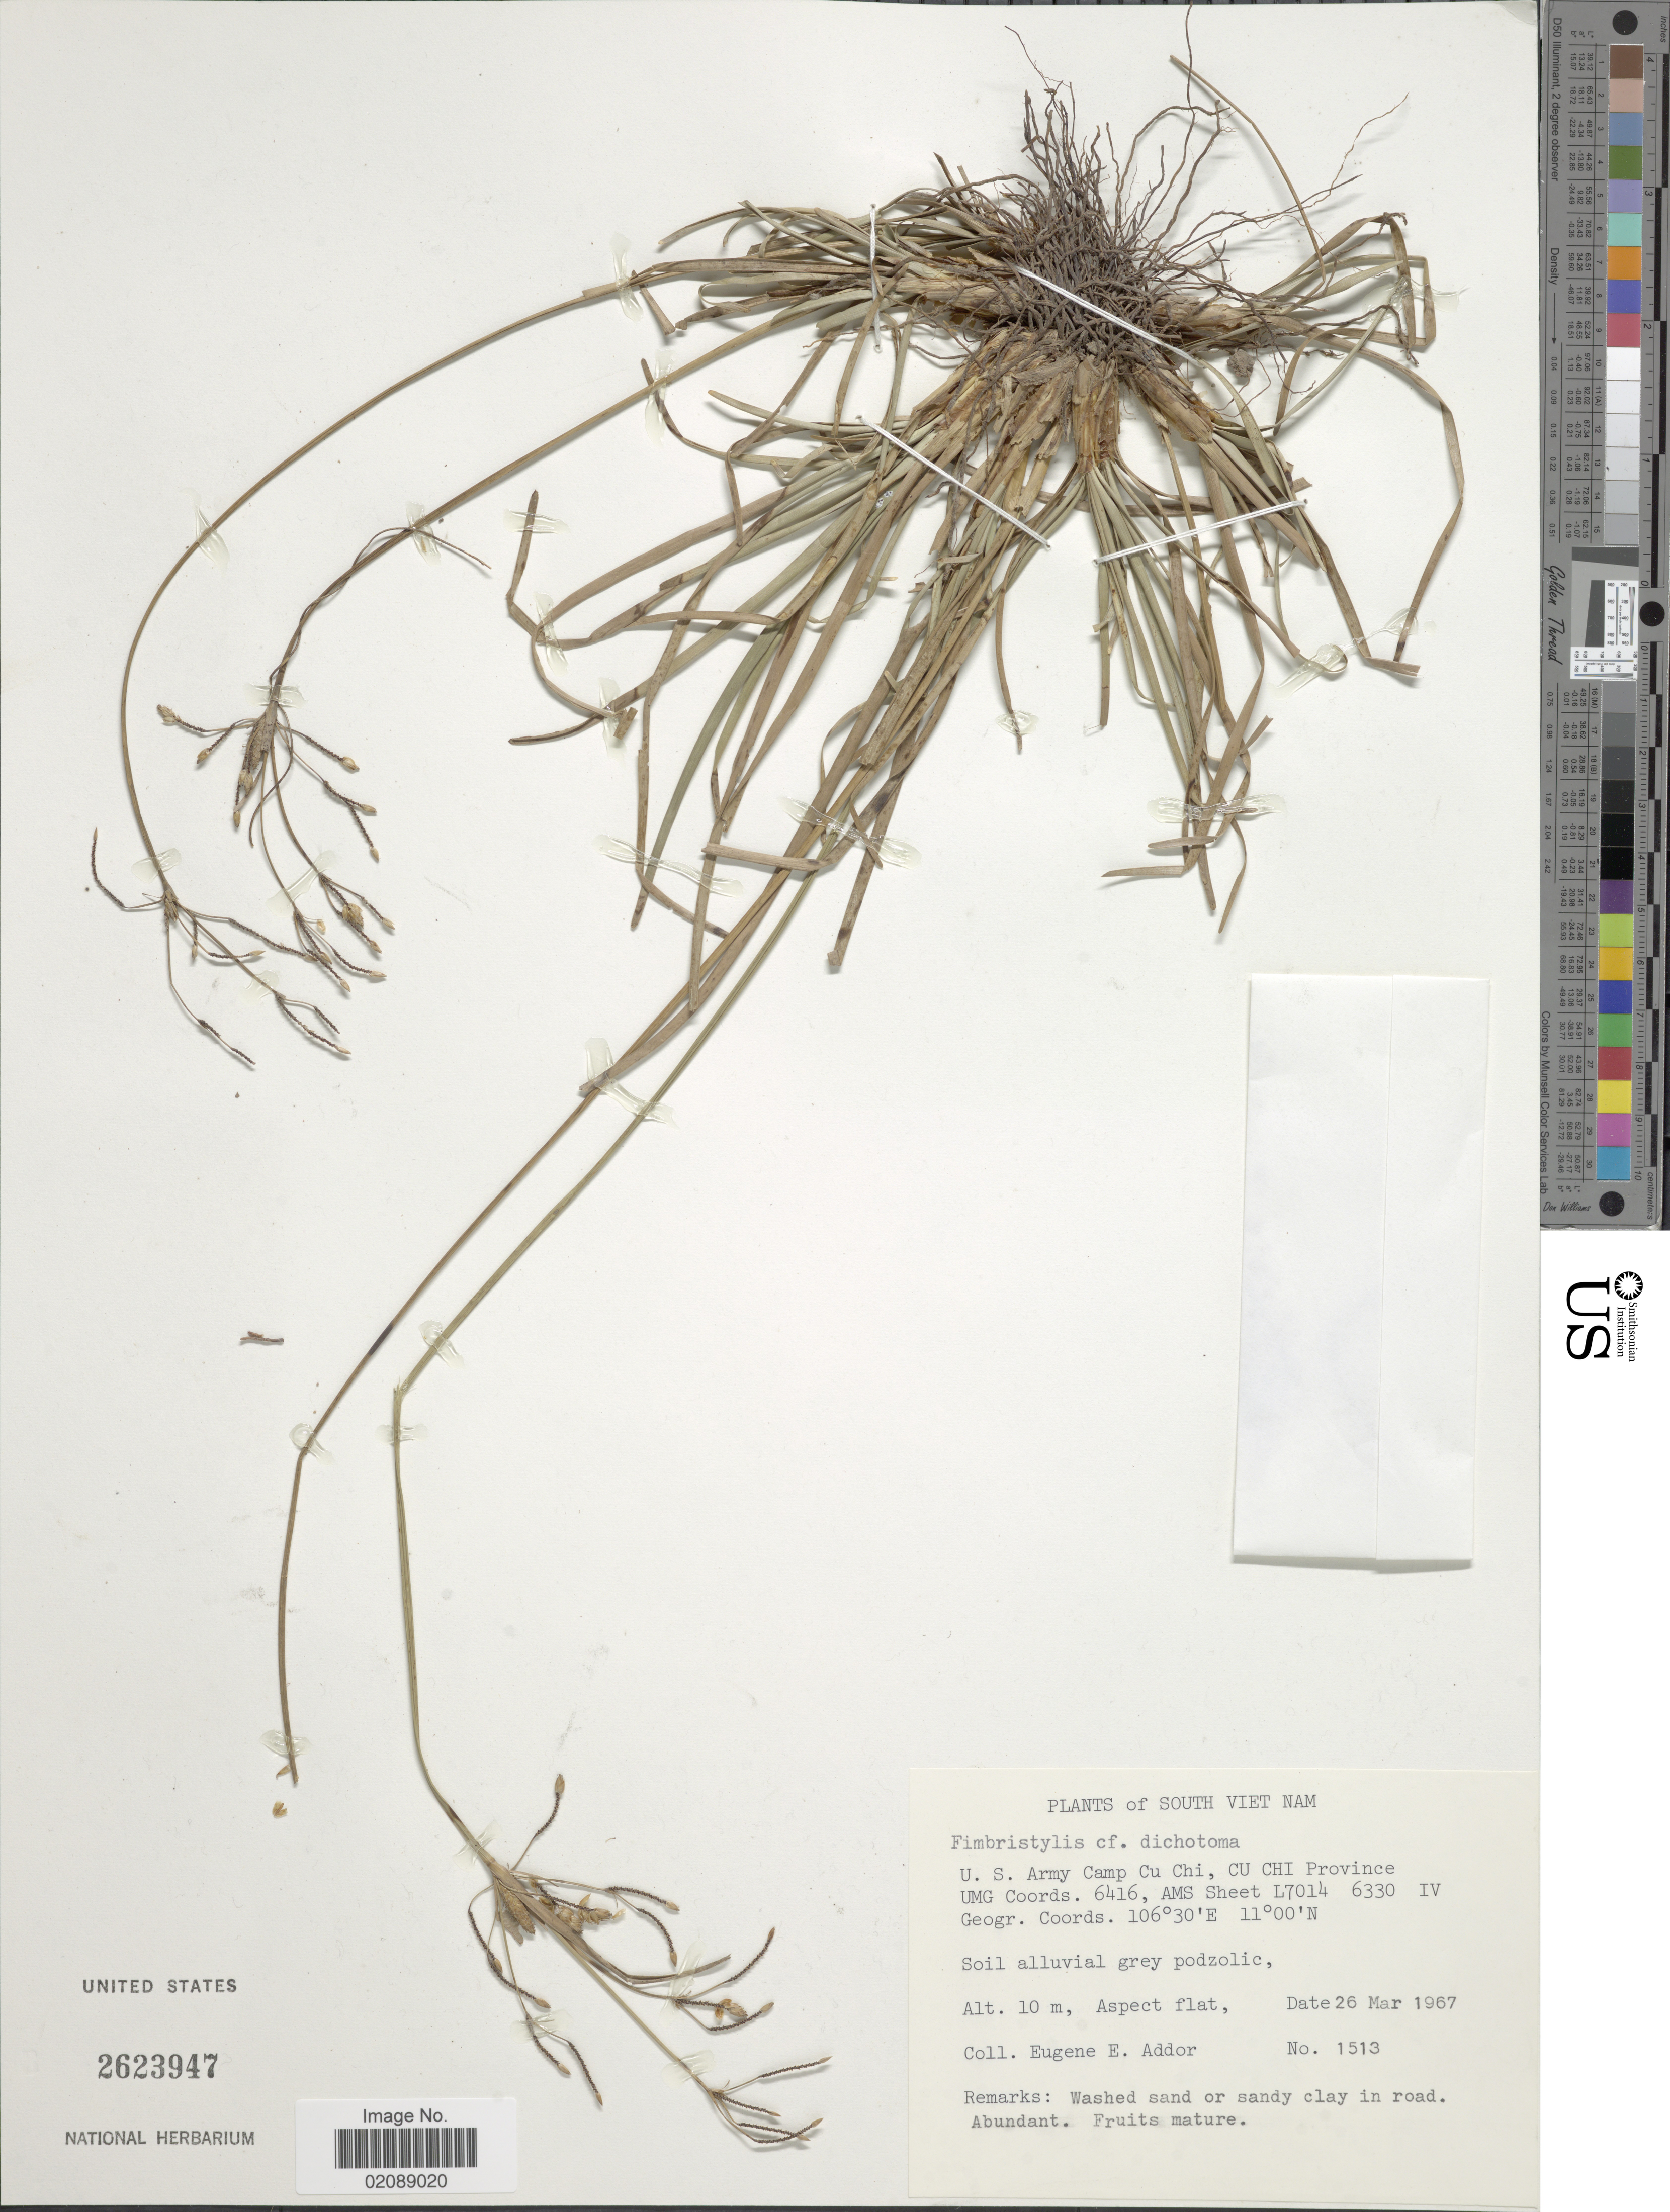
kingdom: Plantae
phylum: Tracheophyta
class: Liliopsida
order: Poales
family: Cyperaceae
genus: Fimbristylis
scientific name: Fimbristylis dichotoma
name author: (L.) Vahl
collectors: E. E. Addor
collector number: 1513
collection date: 1967-03-26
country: Vietnam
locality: South Vietnam, U.S. Army Camp Cu Chi, Cu Chi Province UMG Coords. 6416, AMS Sheet L7014 6330 IV Geogr Coords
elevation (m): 10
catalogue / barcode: US 2623947